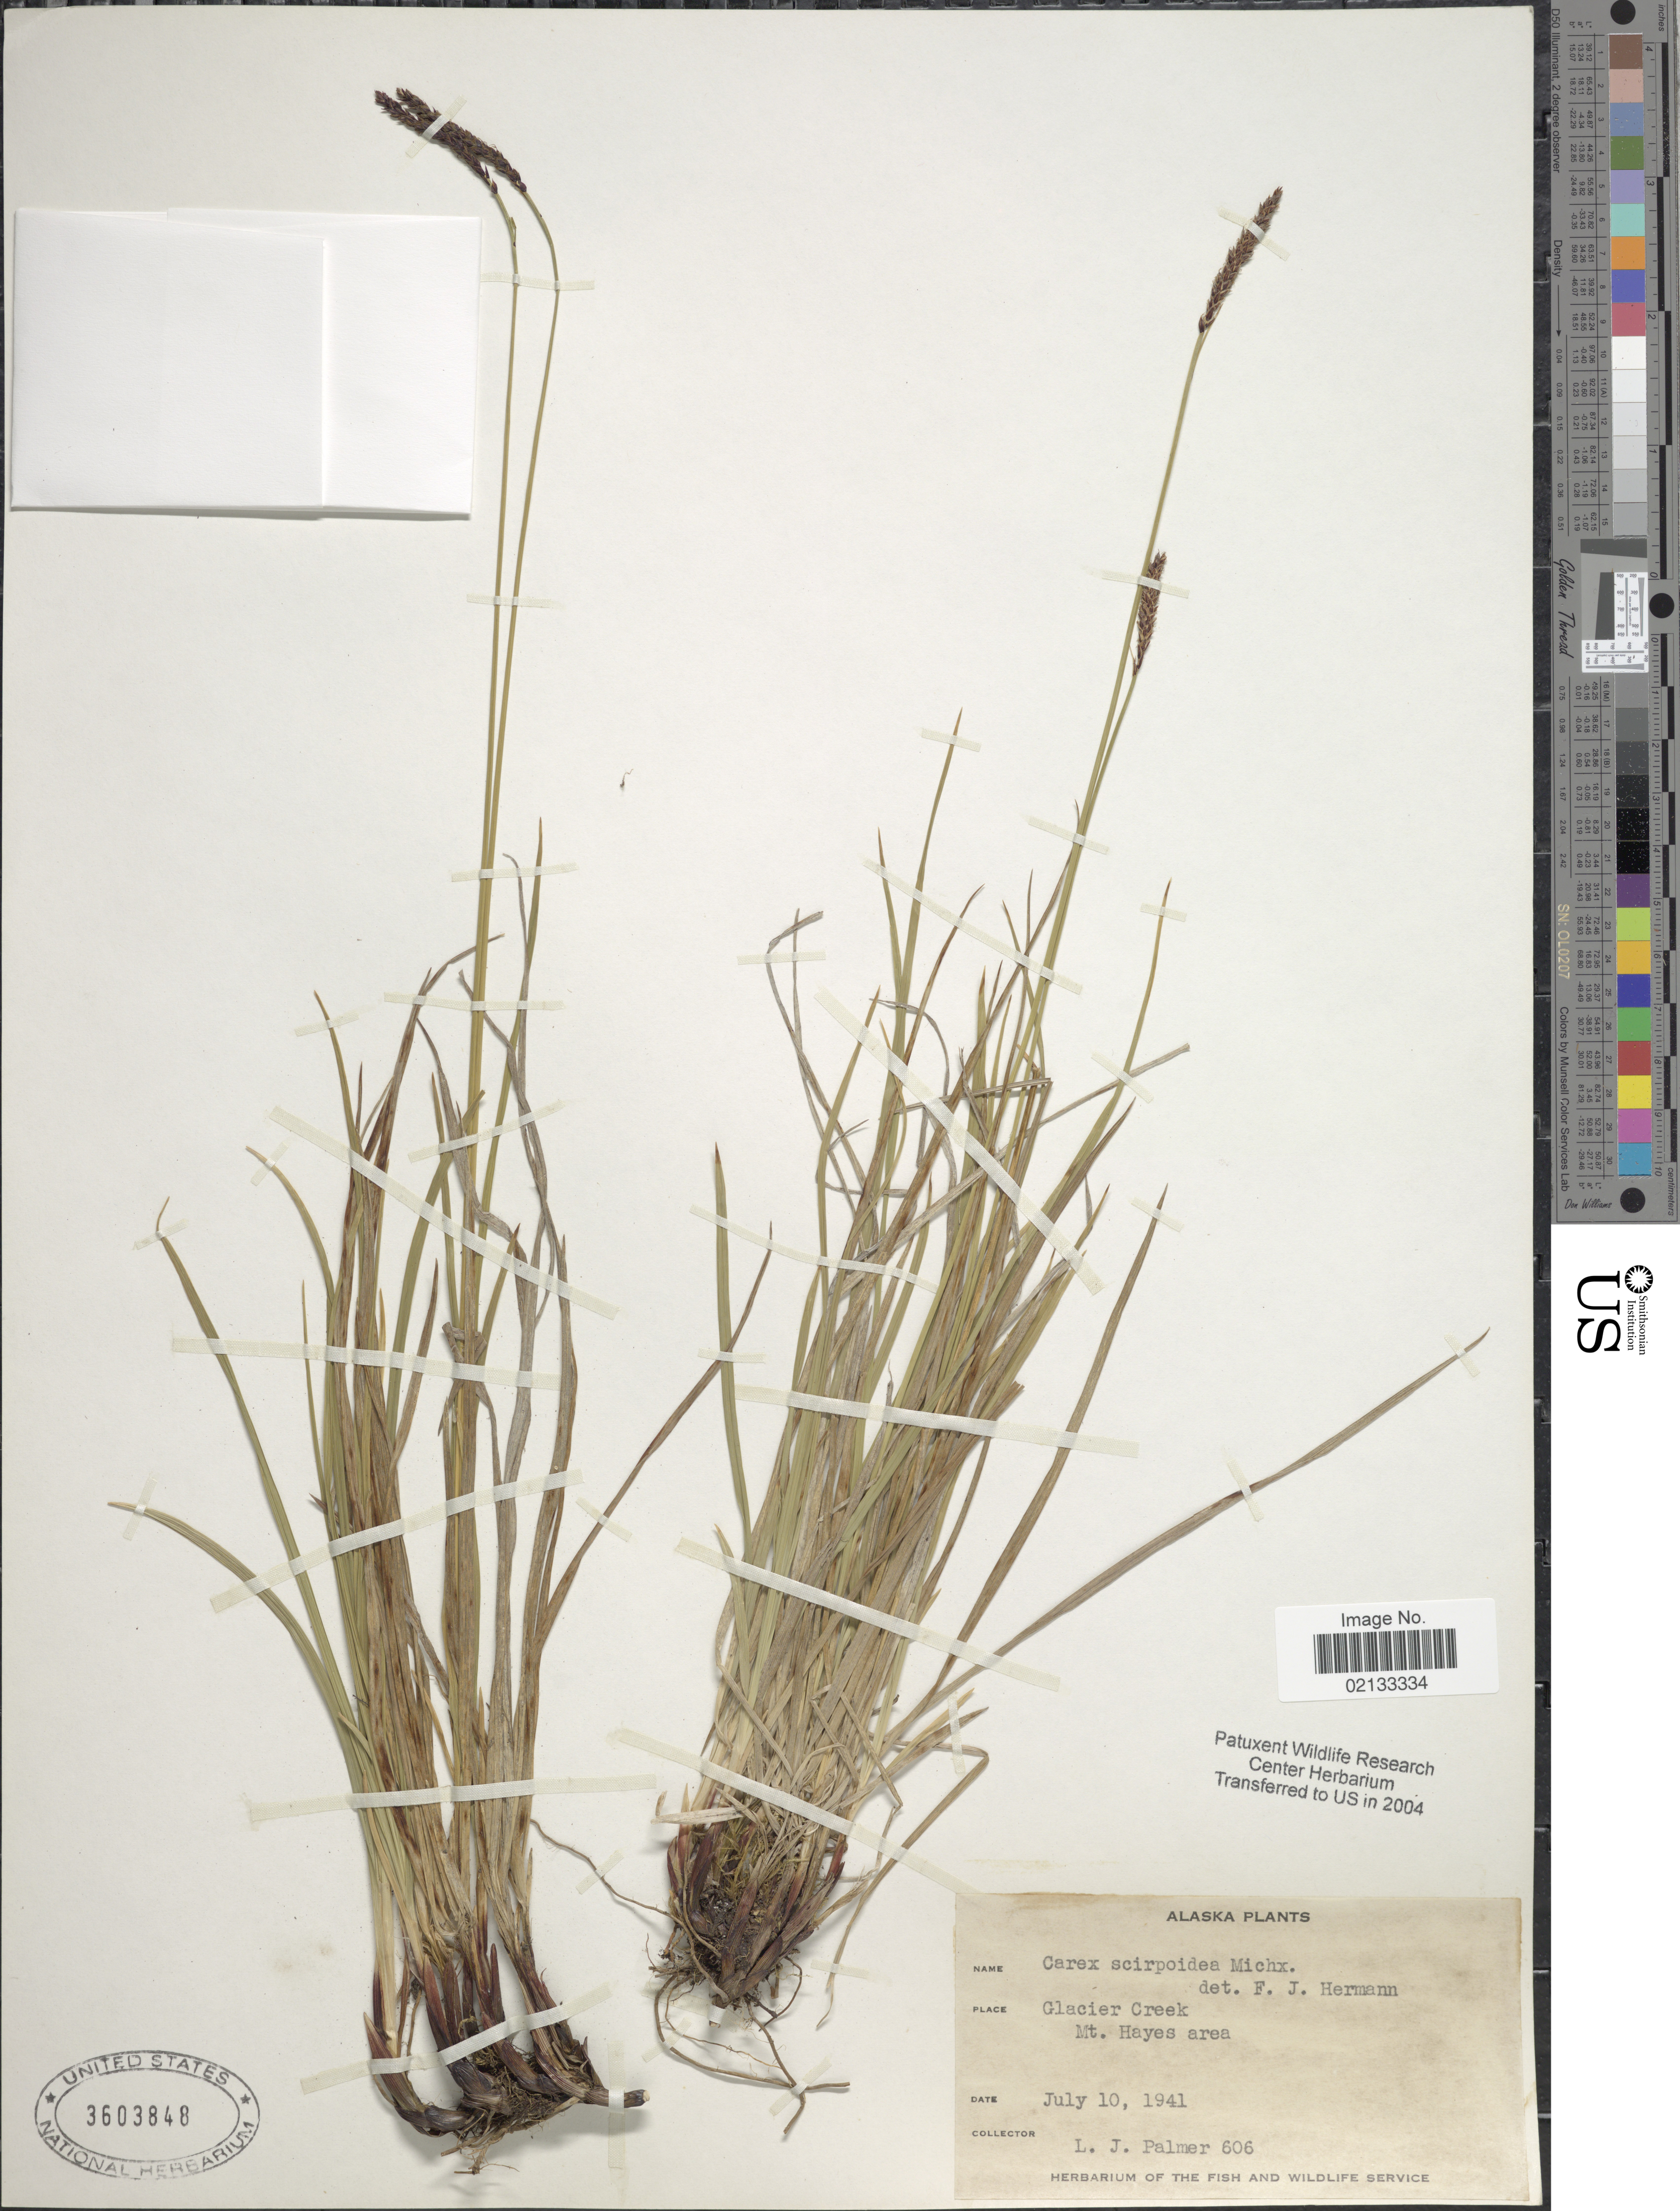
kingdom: Plantae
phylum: Tracheophyta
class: Liliopsida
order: Poales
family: Cyperaceae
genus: Carex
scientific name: Carex scirpoidea subsp. scirpoidea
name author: Michx.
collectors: L. J. Palmer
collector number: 606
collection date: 1941-07-10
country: United States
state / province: Alaska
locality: Glacier Creek, Mt Hayes area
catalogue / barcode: US 3603848